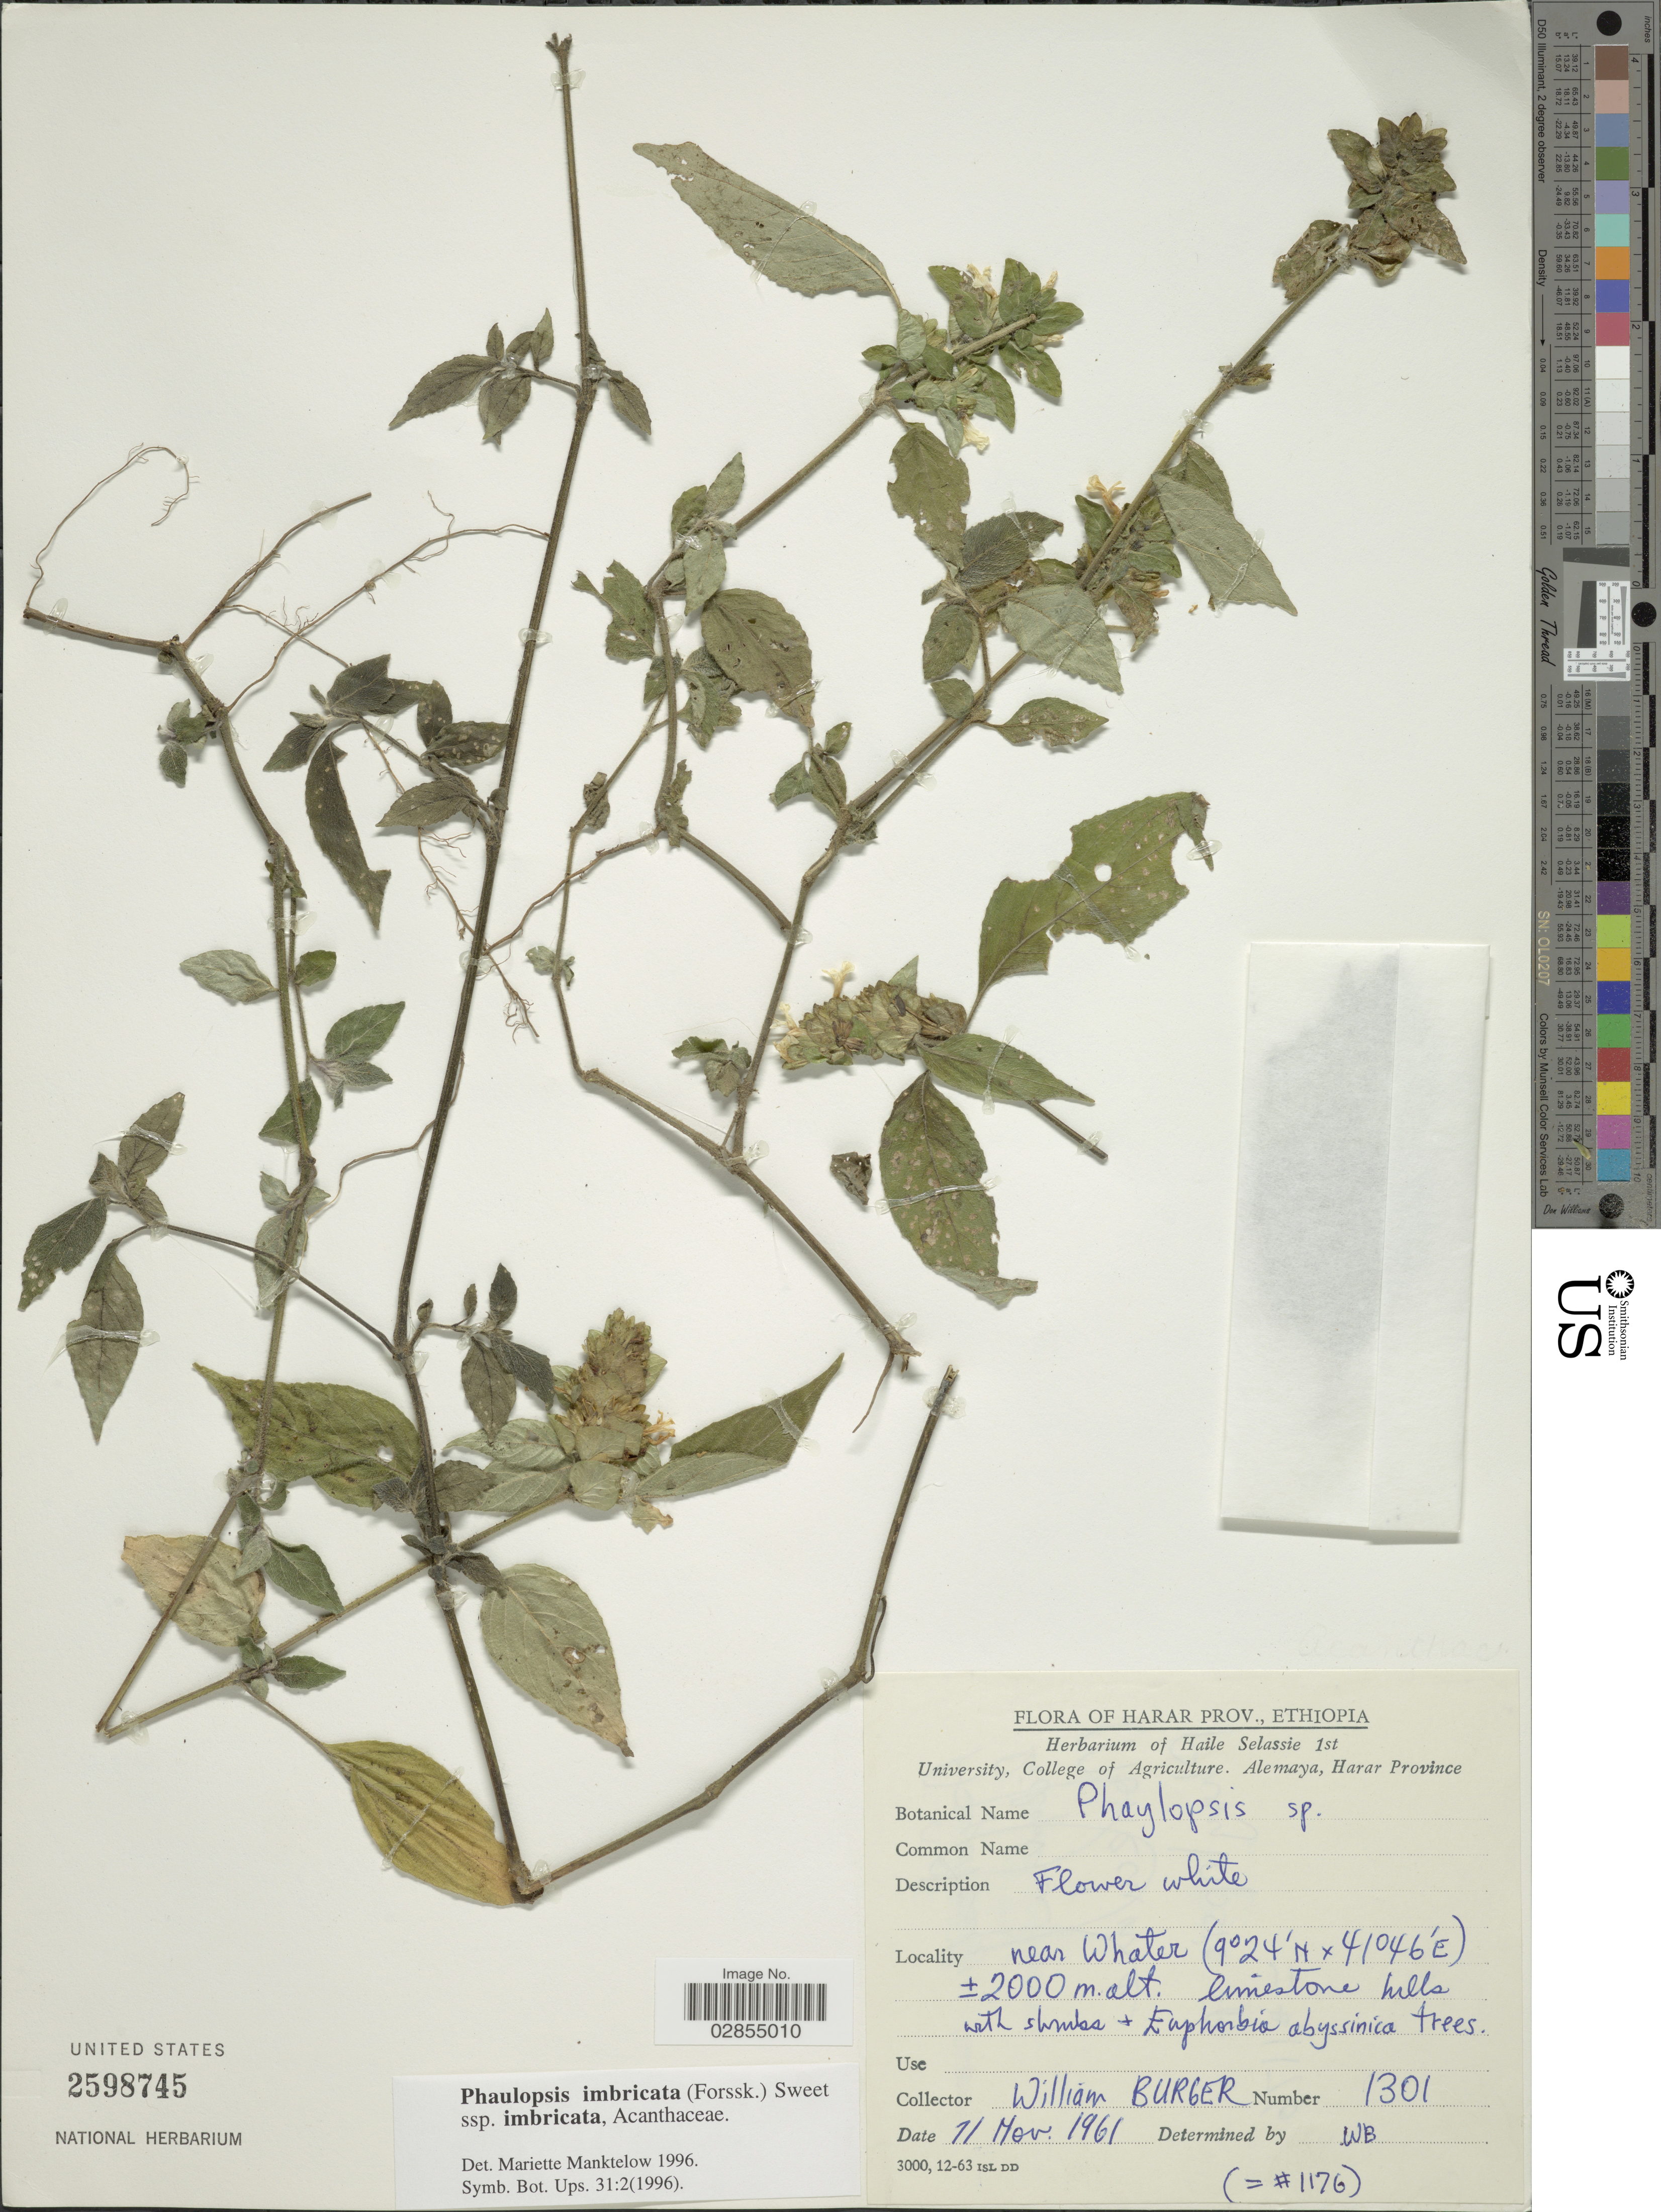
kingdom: Plantae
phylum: Tracheophyta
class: Magnoliopsida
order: Lamiales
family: Acanthaceae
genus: Phaulopsis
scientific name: Phaulopsis imbricata subsp. imbricata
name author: (Forssk.) Sweet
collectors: W. Burger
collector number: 1301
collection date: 1961-11-11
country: Ethiopia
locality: Harar Prov., near Whater.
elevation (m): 2000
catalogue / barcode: US 2598745